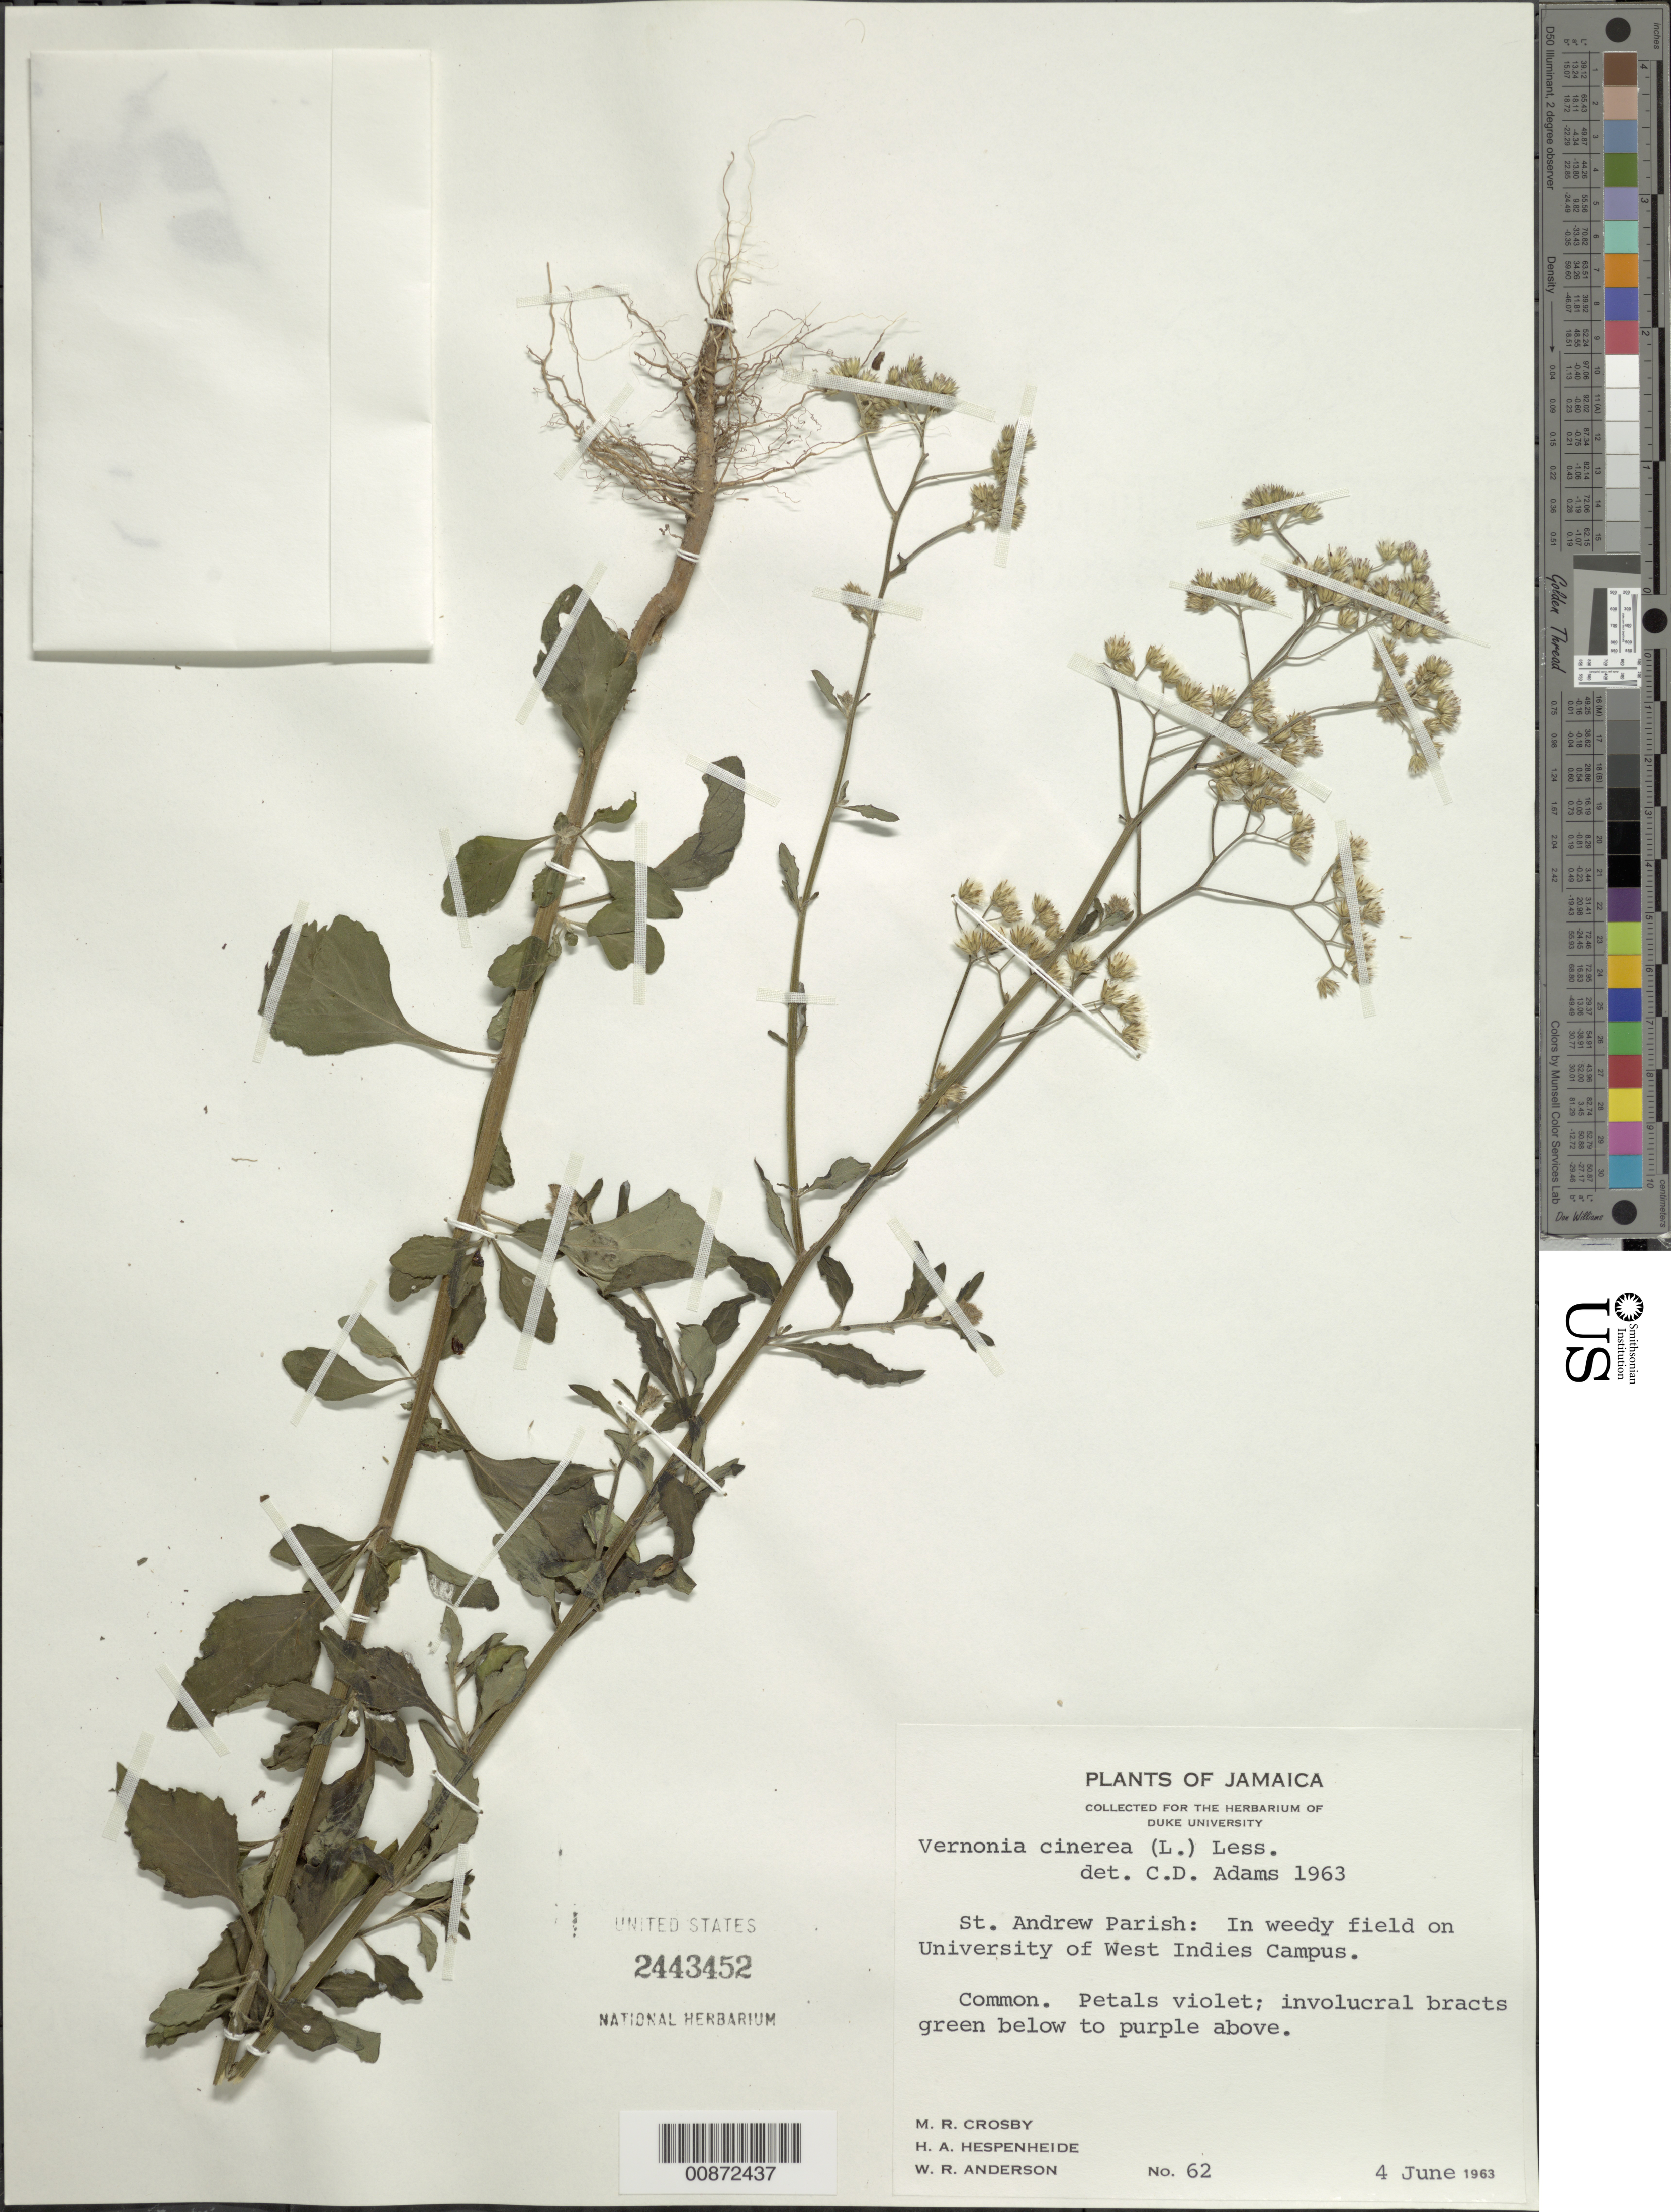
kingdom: Plantae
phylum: Tracheophyta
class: Magnoliopsida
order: Asterales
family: Asteraceae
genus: Cyanthillium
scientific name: Cyanthillium cinereum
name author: (L.) H. Rob.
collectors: M. R. Crosby, H. A. Hespenheide & W. R. Anderson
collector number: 62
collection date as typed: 04 Jun 1963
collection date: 1963-06-04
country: Jamaica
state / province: Saint Andrew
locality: University of West Indies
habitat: In weedy field on campus of university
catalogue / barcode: US 2443452